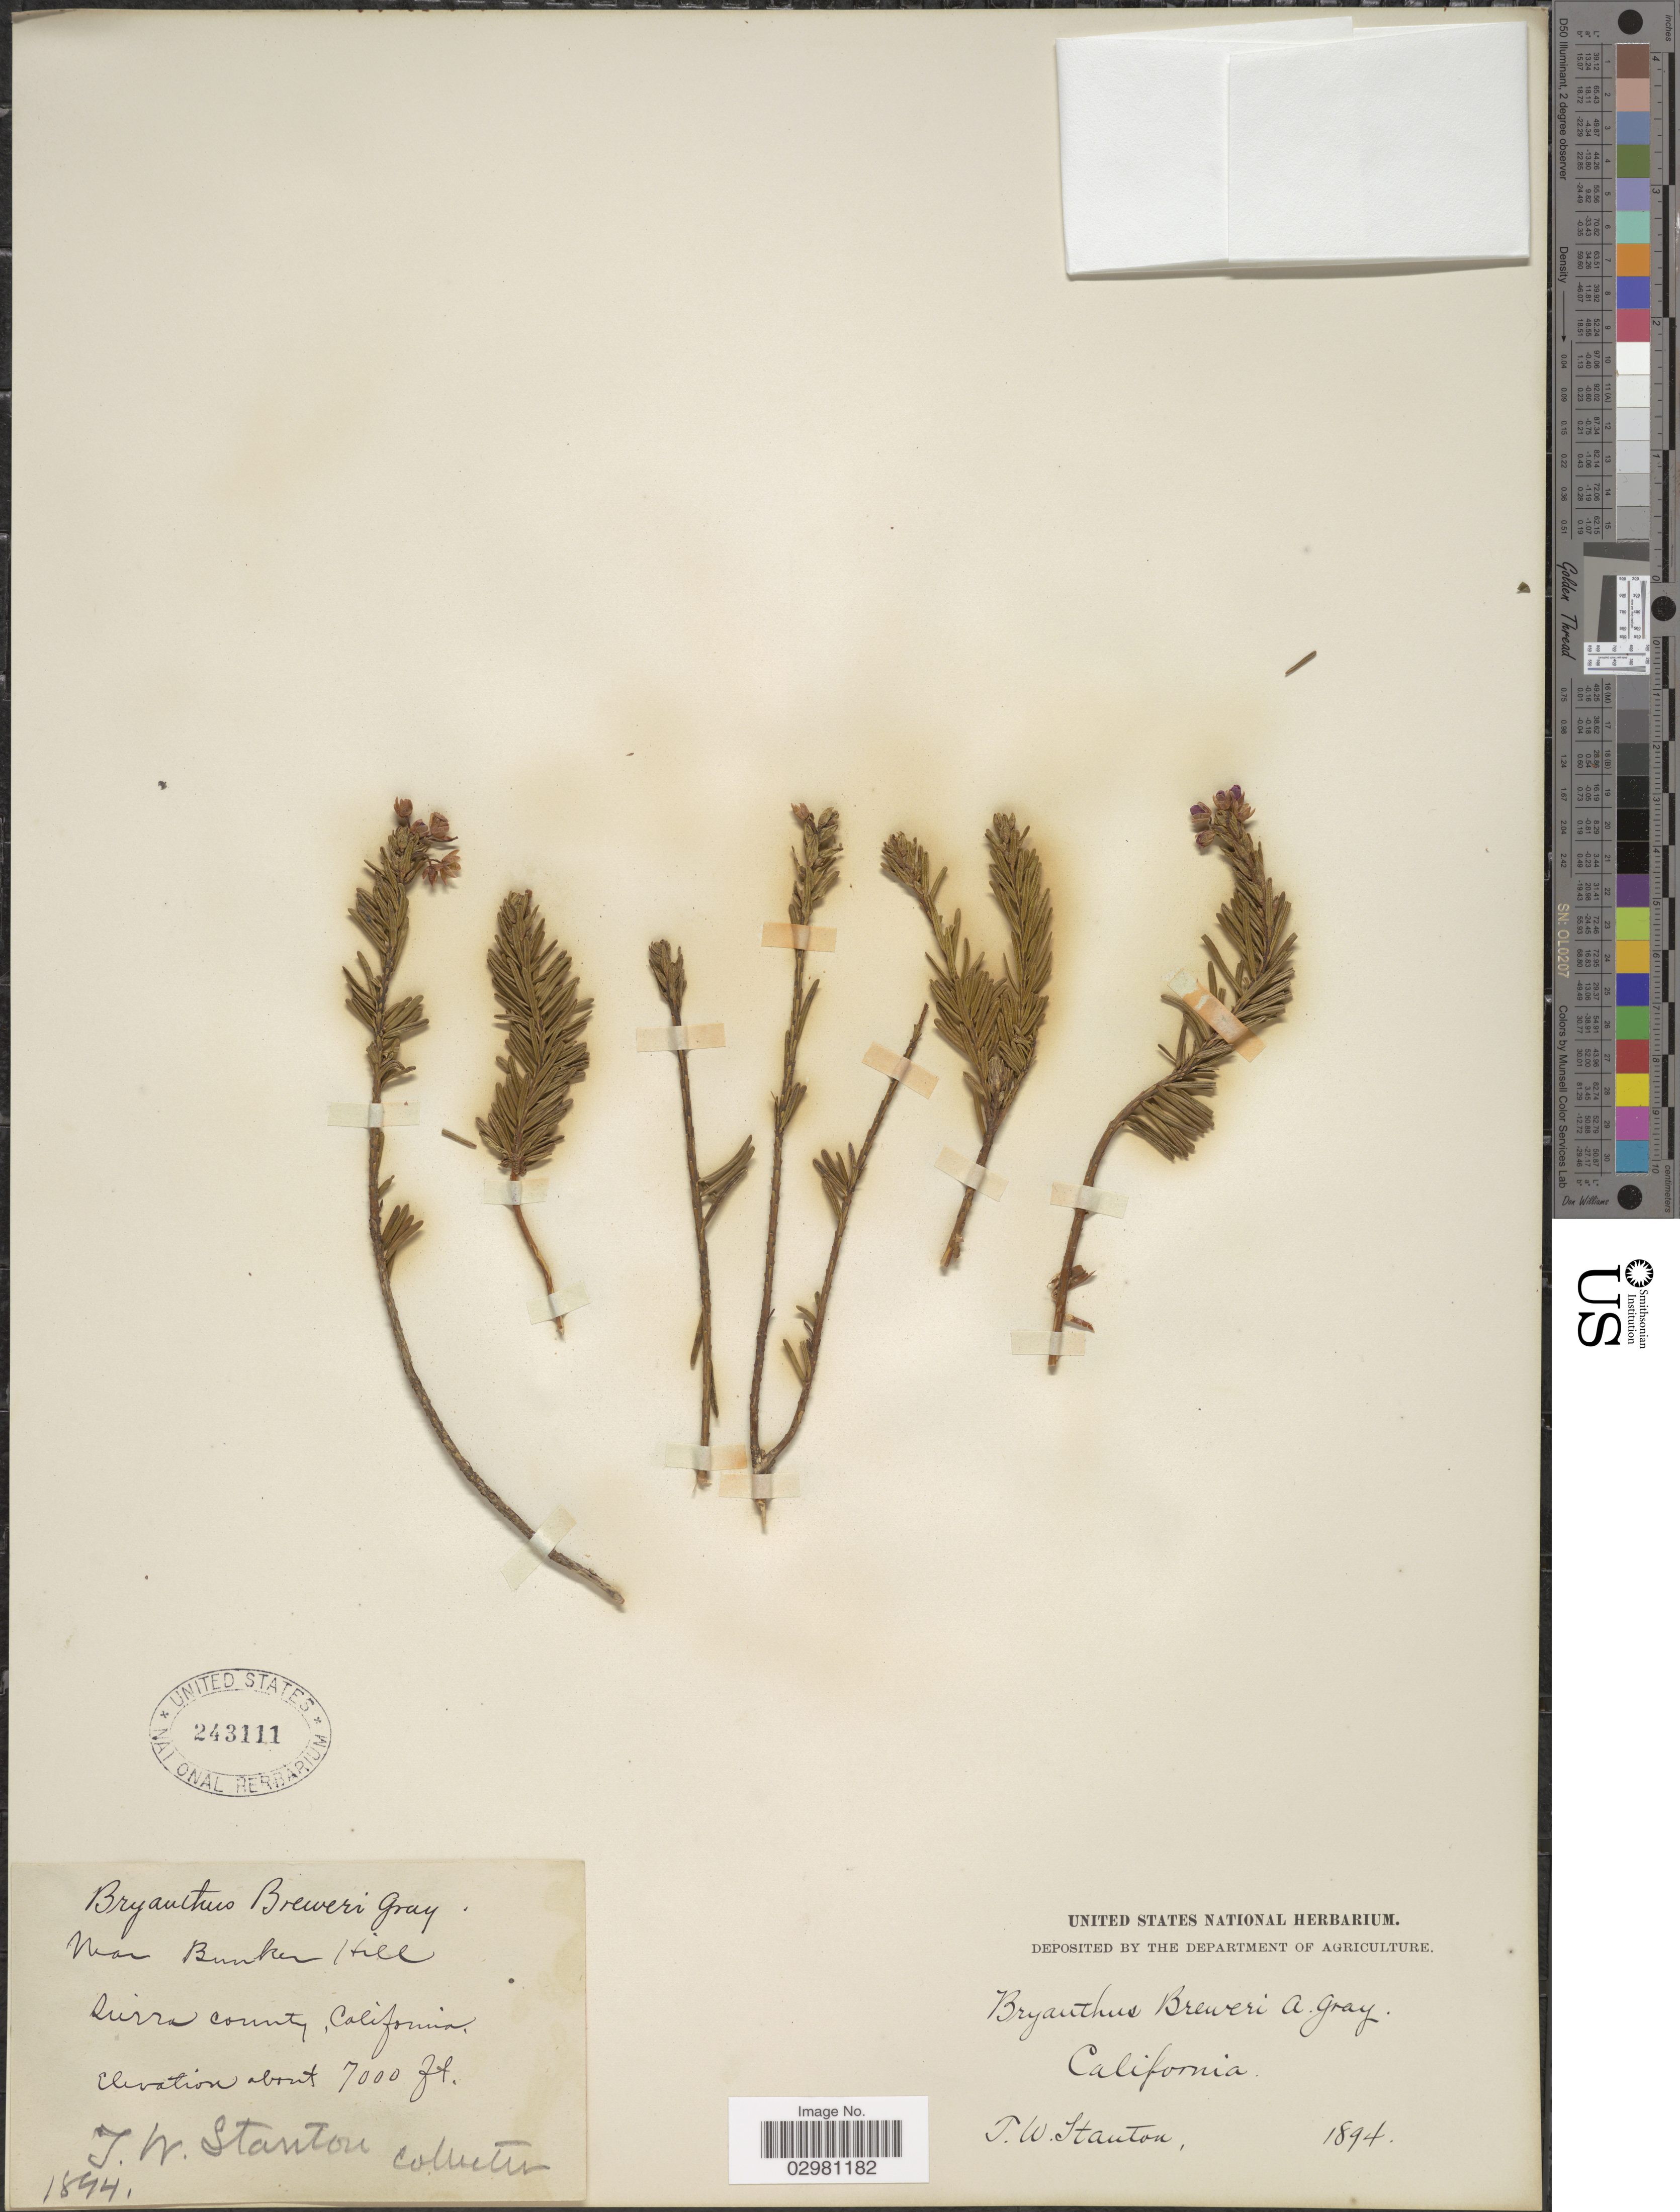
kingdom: Plantae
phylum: Tracheophyta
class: Magnoliopsida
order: Ericales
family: Ericaceae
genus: Phyllodoce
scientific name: Phyllodoce breweri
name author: (A. Gray) A. Heller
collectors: T. Stanton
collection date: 1894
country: United States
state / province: California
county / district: Sierra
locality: Near Bunker Hill. Sierra county, California.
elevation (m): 2134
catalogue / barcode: US 243111